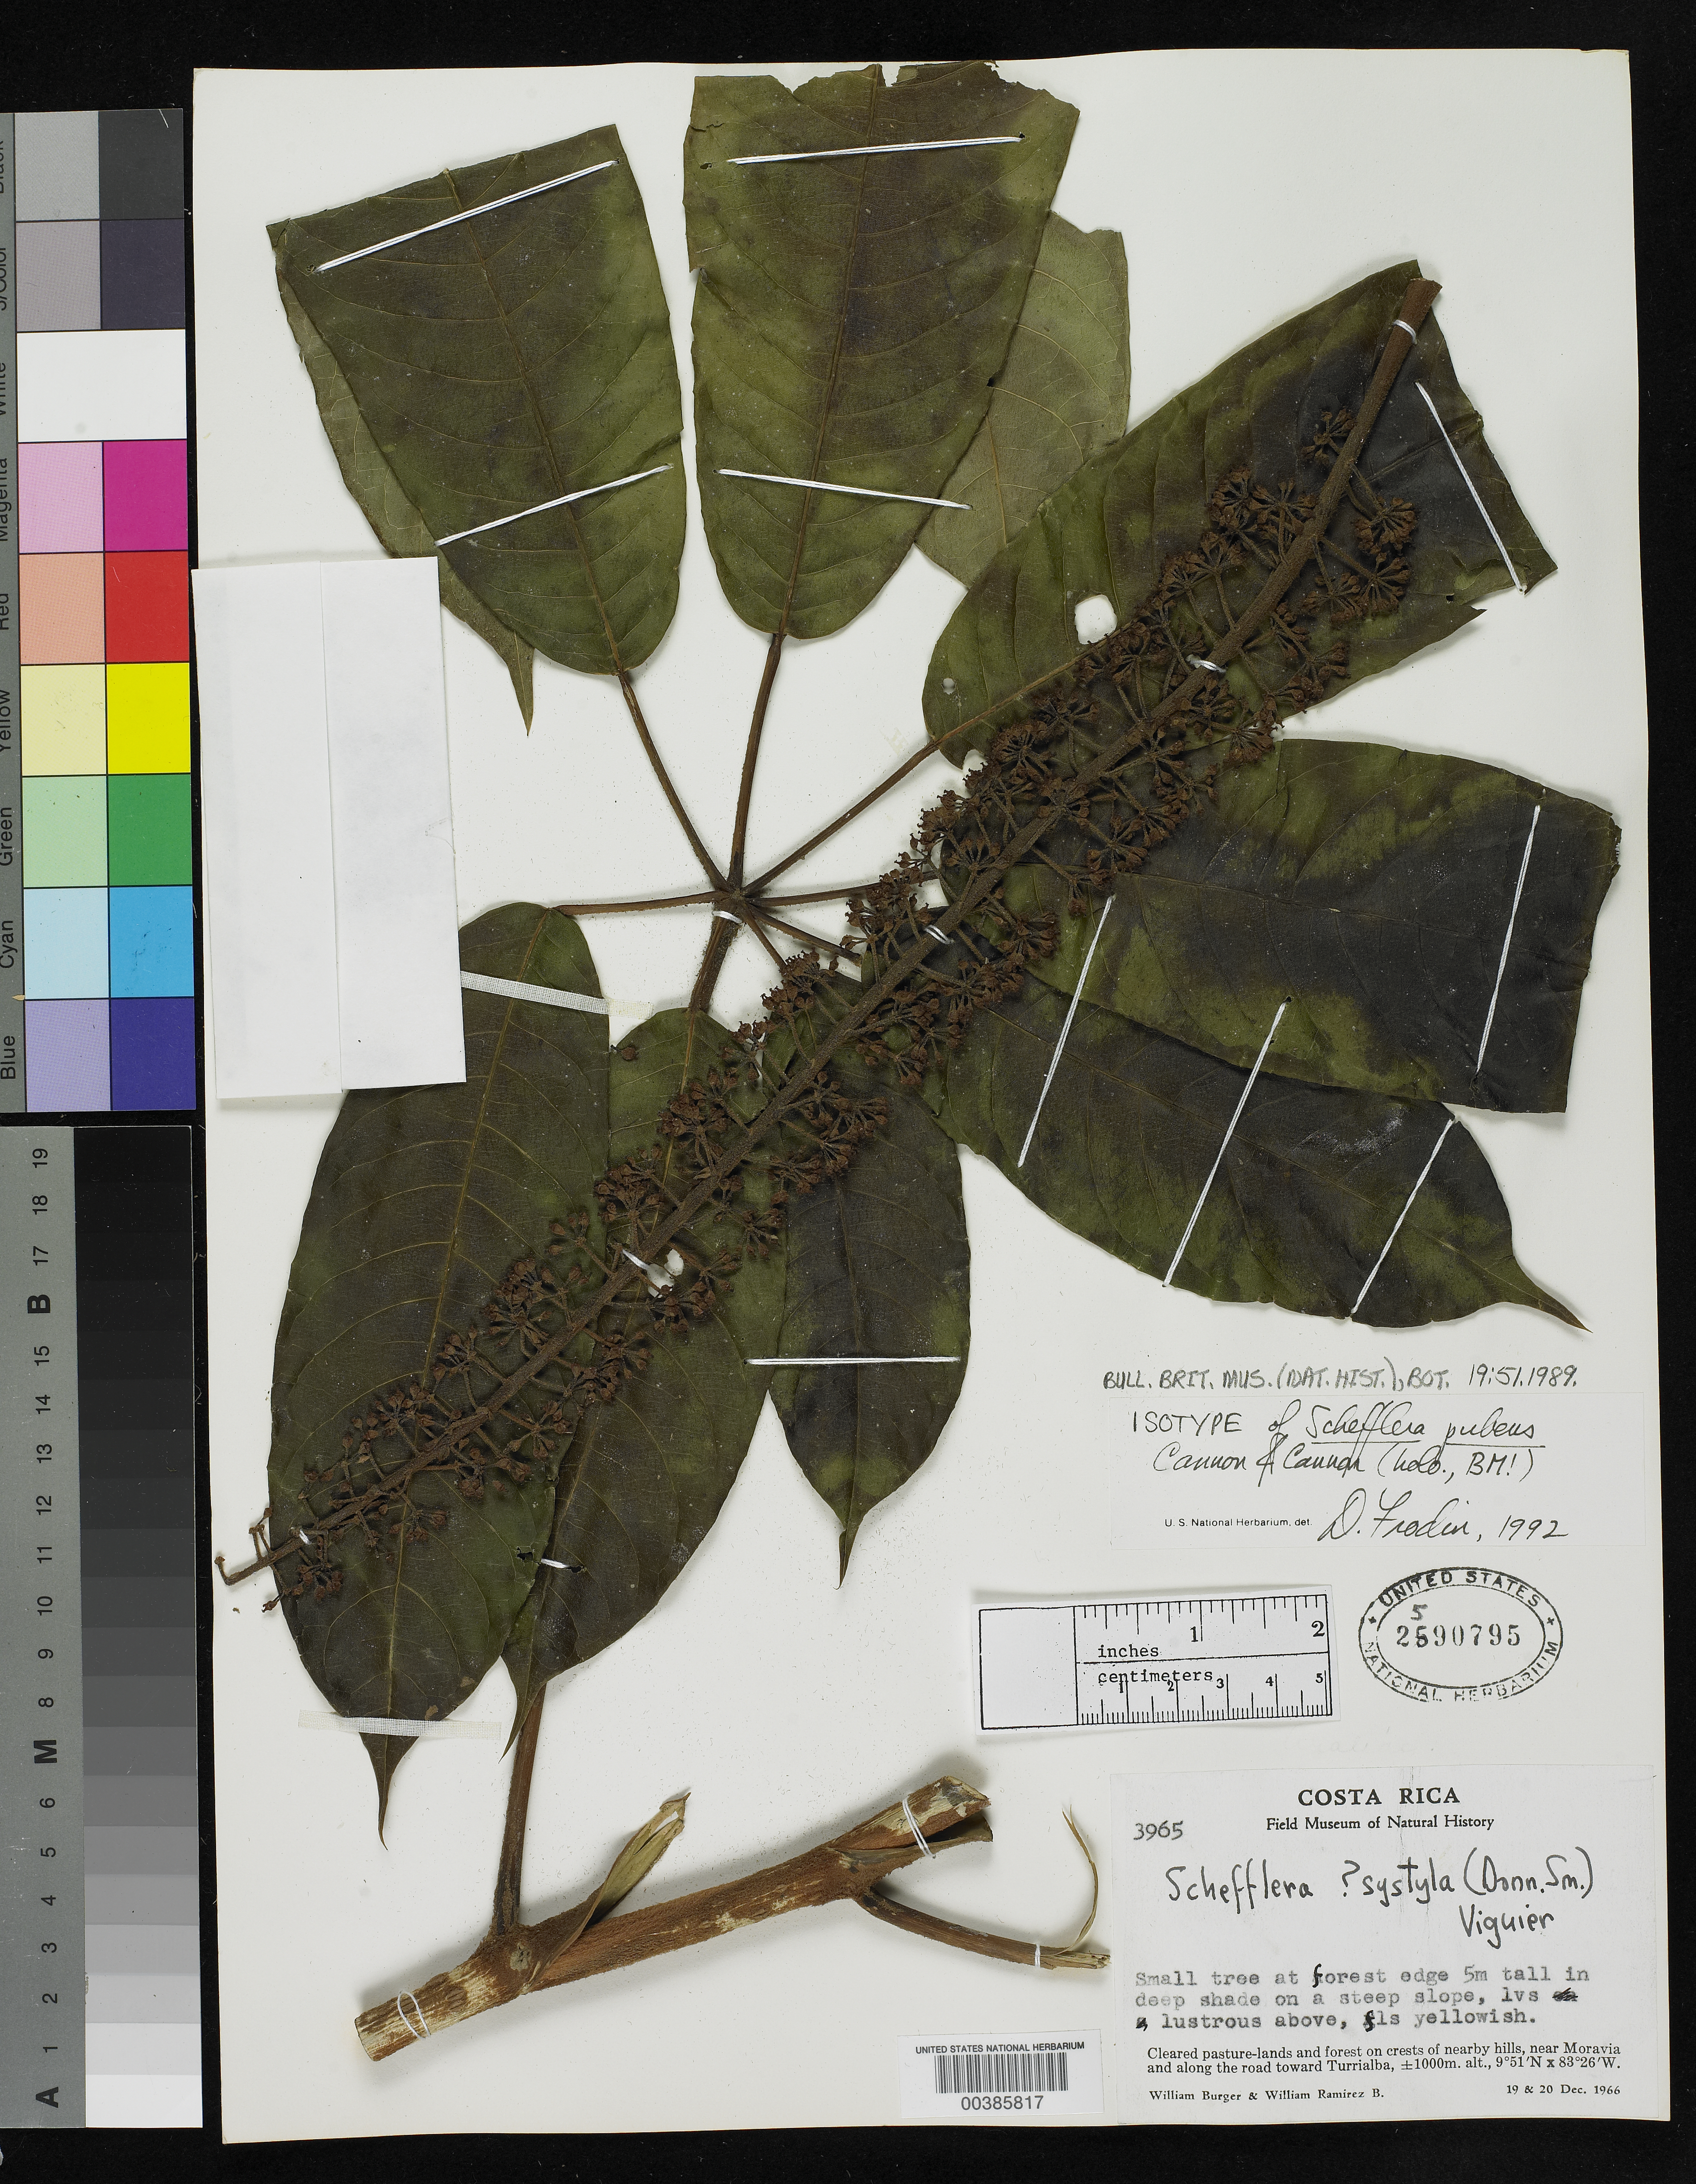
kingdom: Plantae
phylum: Tracheophyta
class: Magnoliopsida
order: Apiales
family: Araliaceae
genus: Schefflera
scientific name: Schefflera pubens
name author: Cannon & Cannon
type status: Isotype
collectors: W. Burger & W. Ramirez B.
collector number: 3965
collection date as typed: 19 Dec 1966 and 20 Dec 1966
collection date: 1966-12-19,1966-12-20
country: Costa Rica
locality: Near Moravia & along road toward Turrialba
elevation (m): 1000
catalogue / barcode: US 2590795